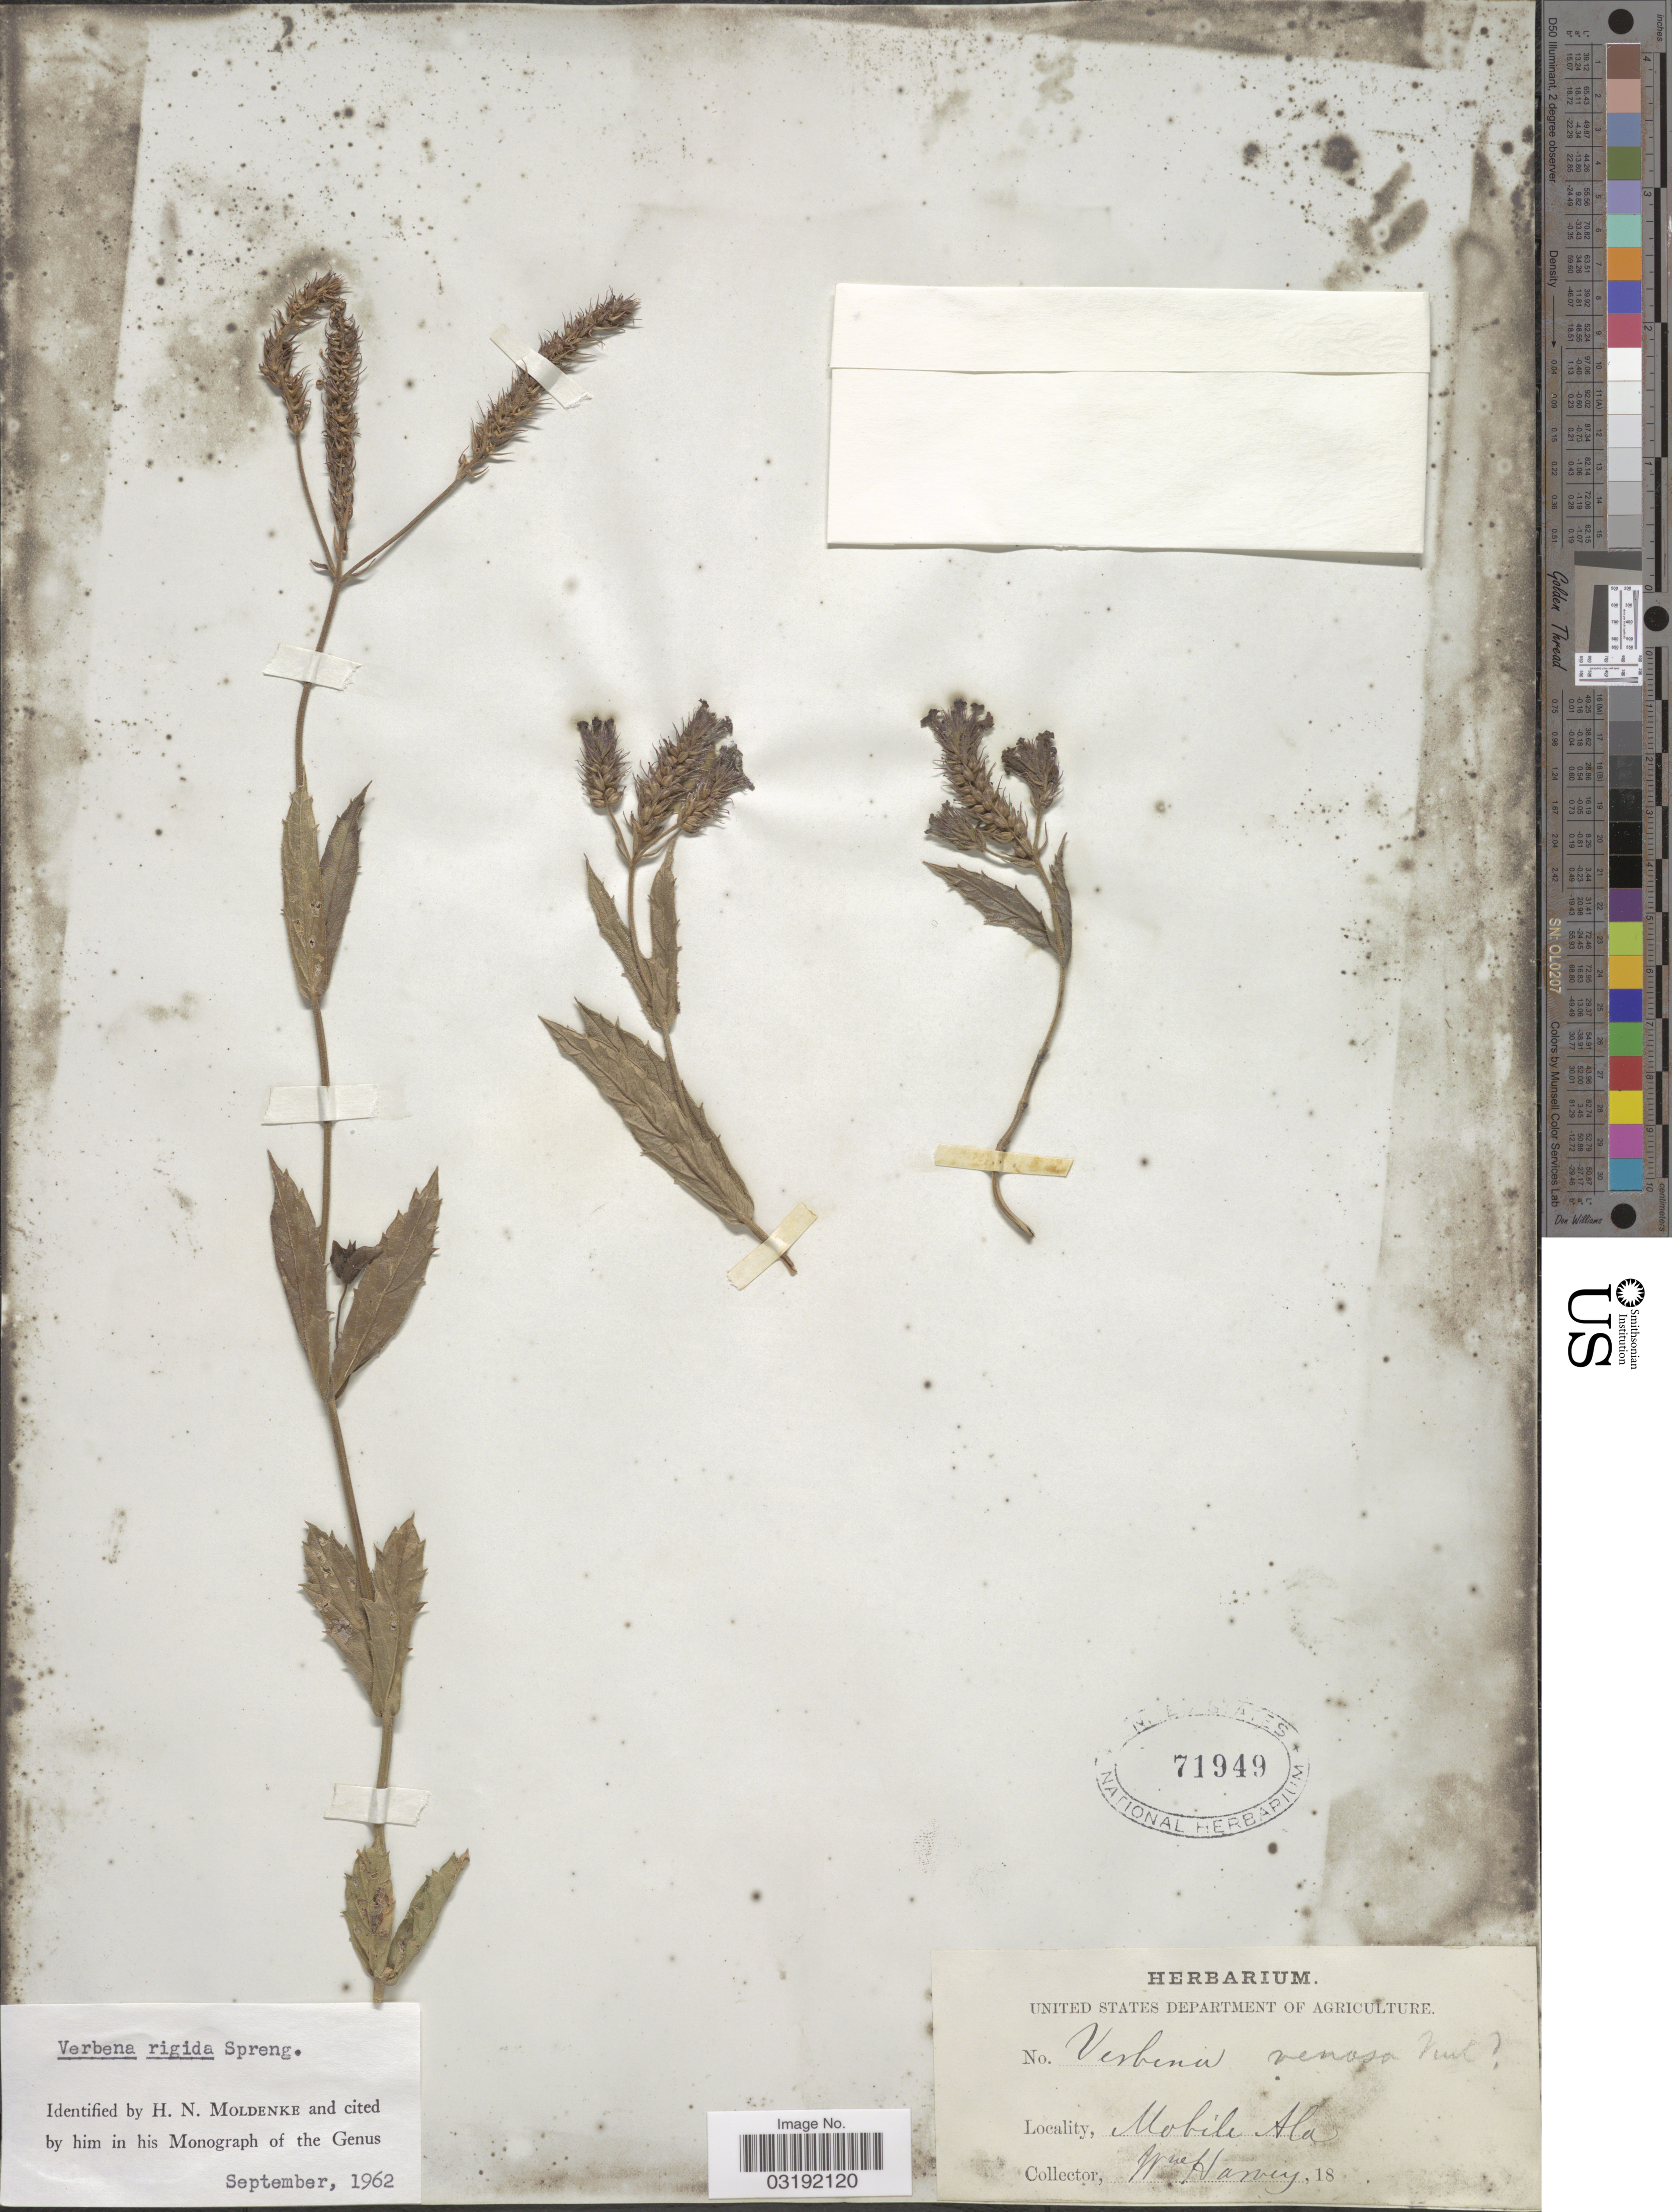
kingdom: Plantae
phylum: Tracheophyta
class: Magnoliopsida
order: Lamiales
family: Verbenaceae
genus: Verbena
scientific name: Verbena rigida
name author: Spreng.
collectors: W. Harvey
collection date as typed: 18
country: United States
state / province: Alabama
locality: Mobile.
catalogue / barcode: US 71949